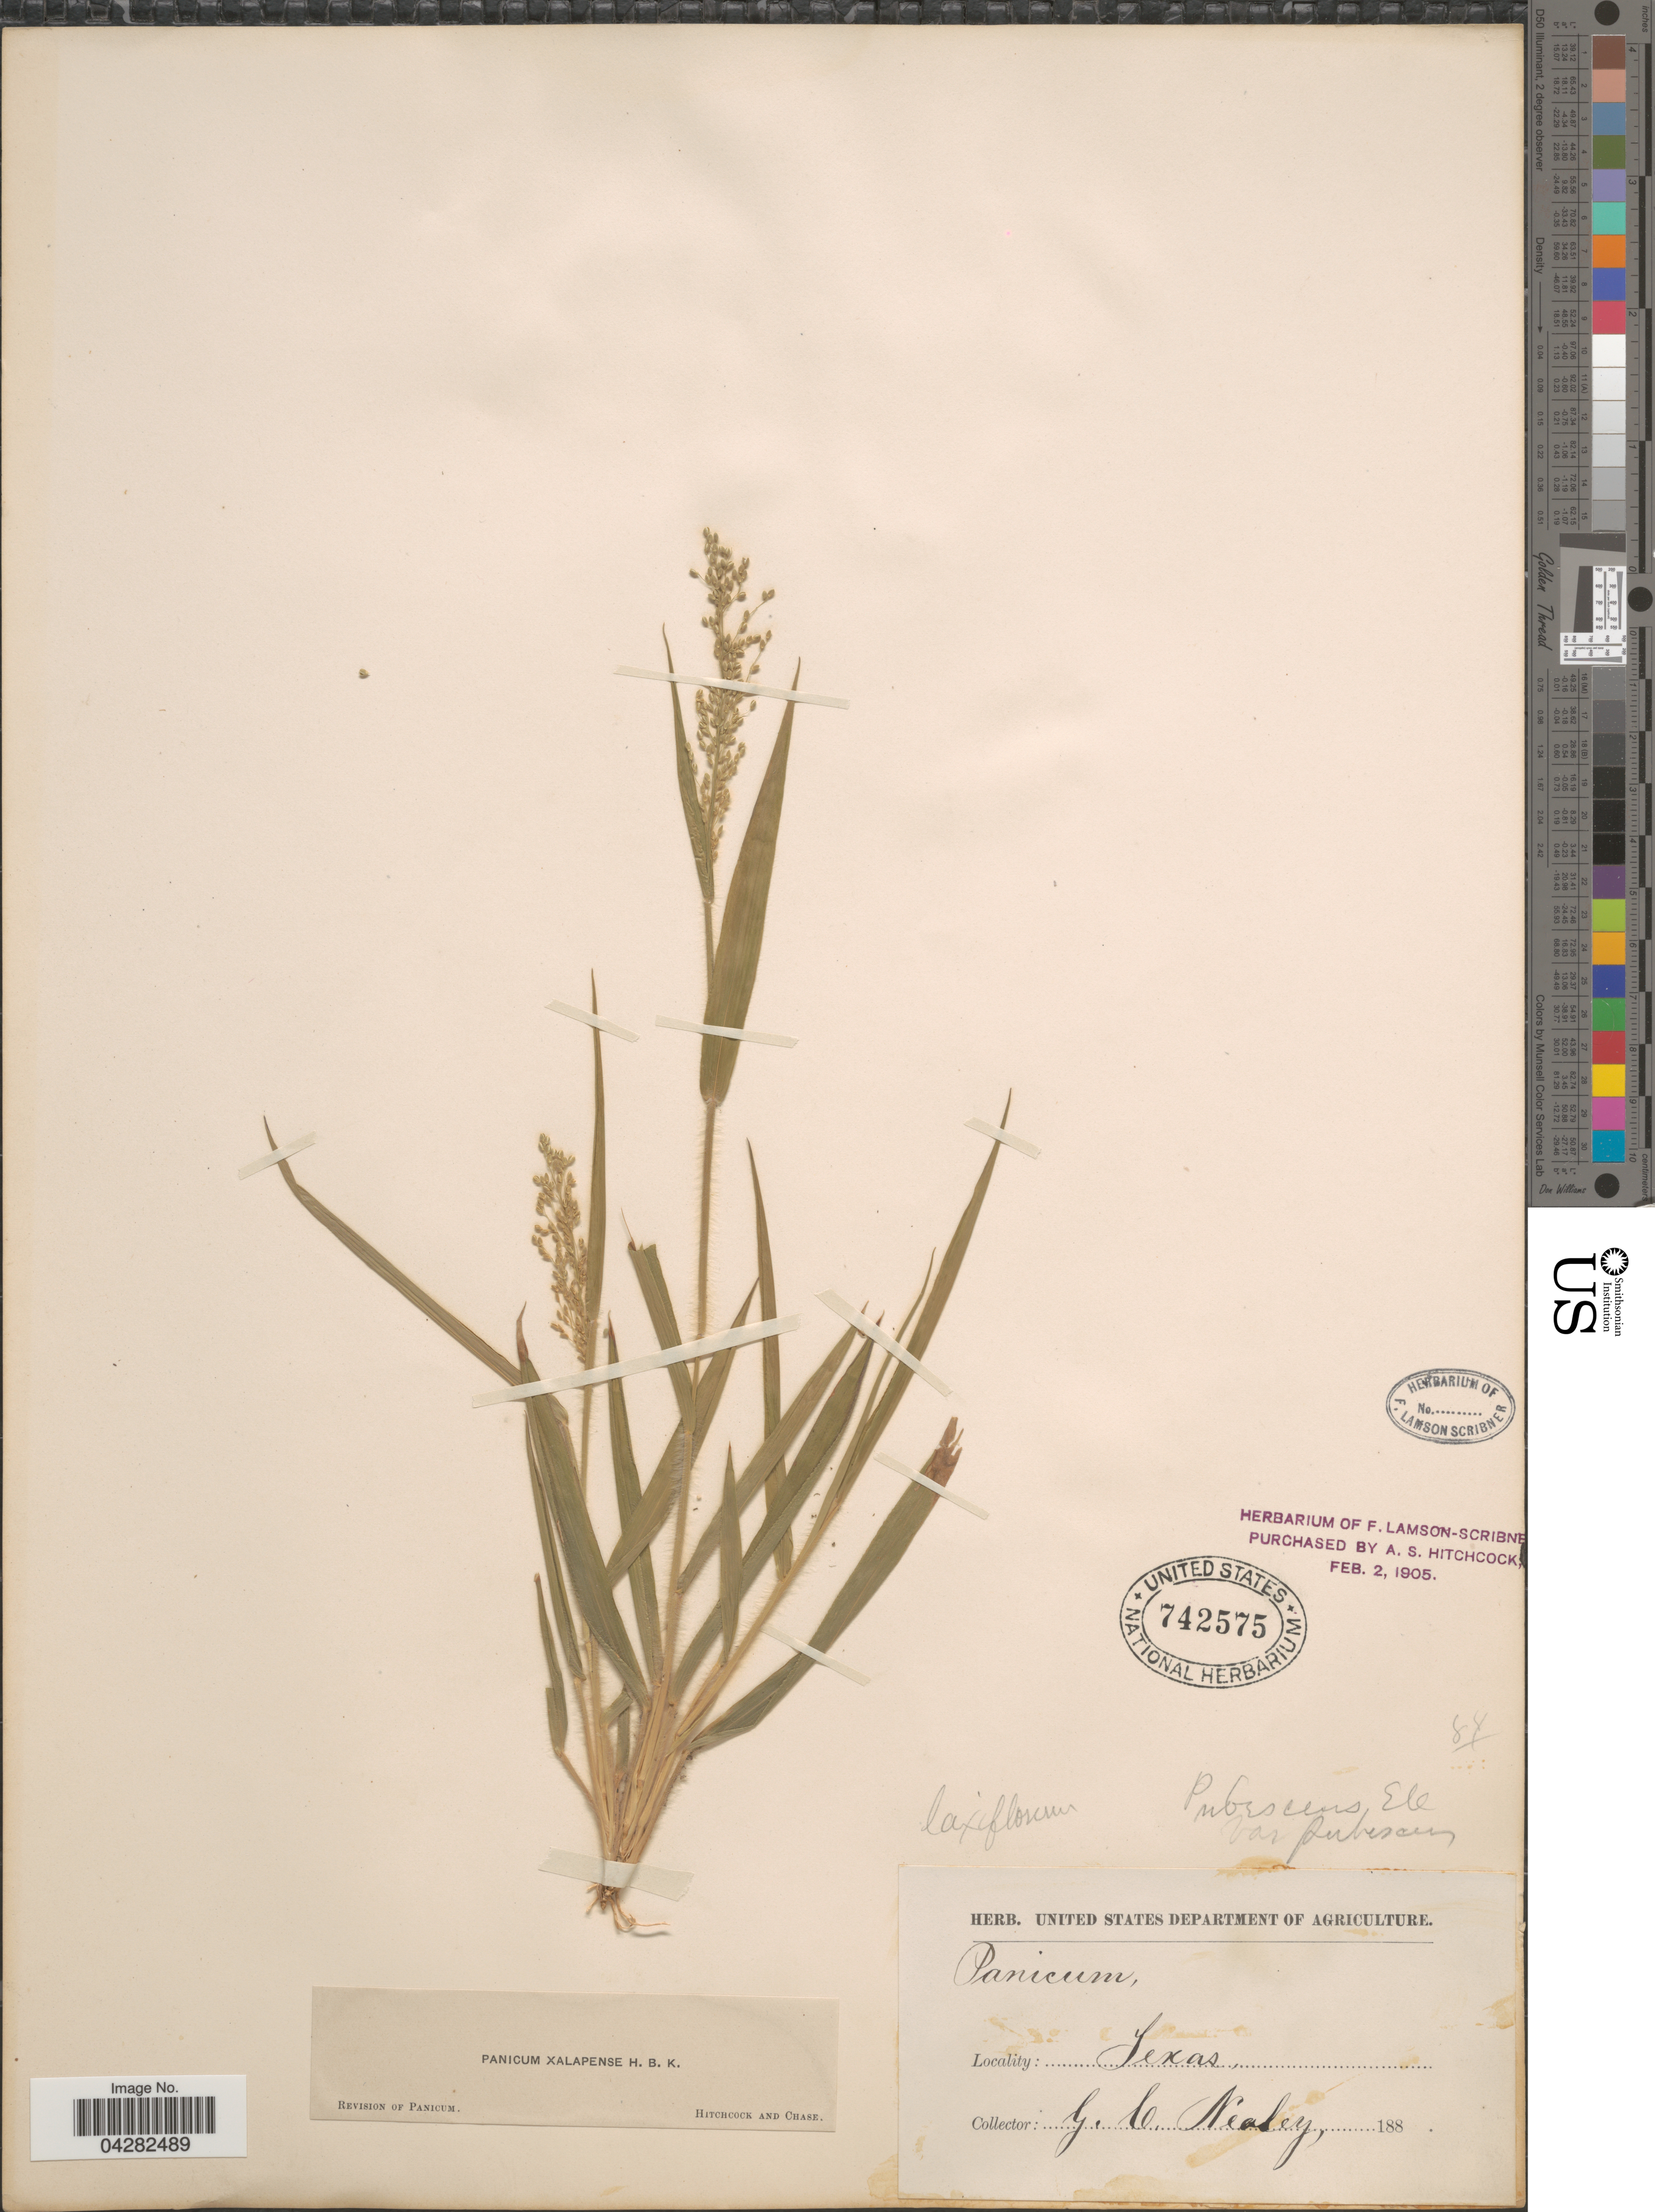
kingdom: Plantae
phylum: Tracheophyta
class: Liliopsida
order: Poales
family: Poaceae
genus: Dichanthelium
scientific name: Dichanthelium laxiflorum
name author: (Lam.) Gould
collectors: G. C. Nealley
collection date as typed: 188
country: United States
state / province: Texas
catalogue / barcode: US 742575